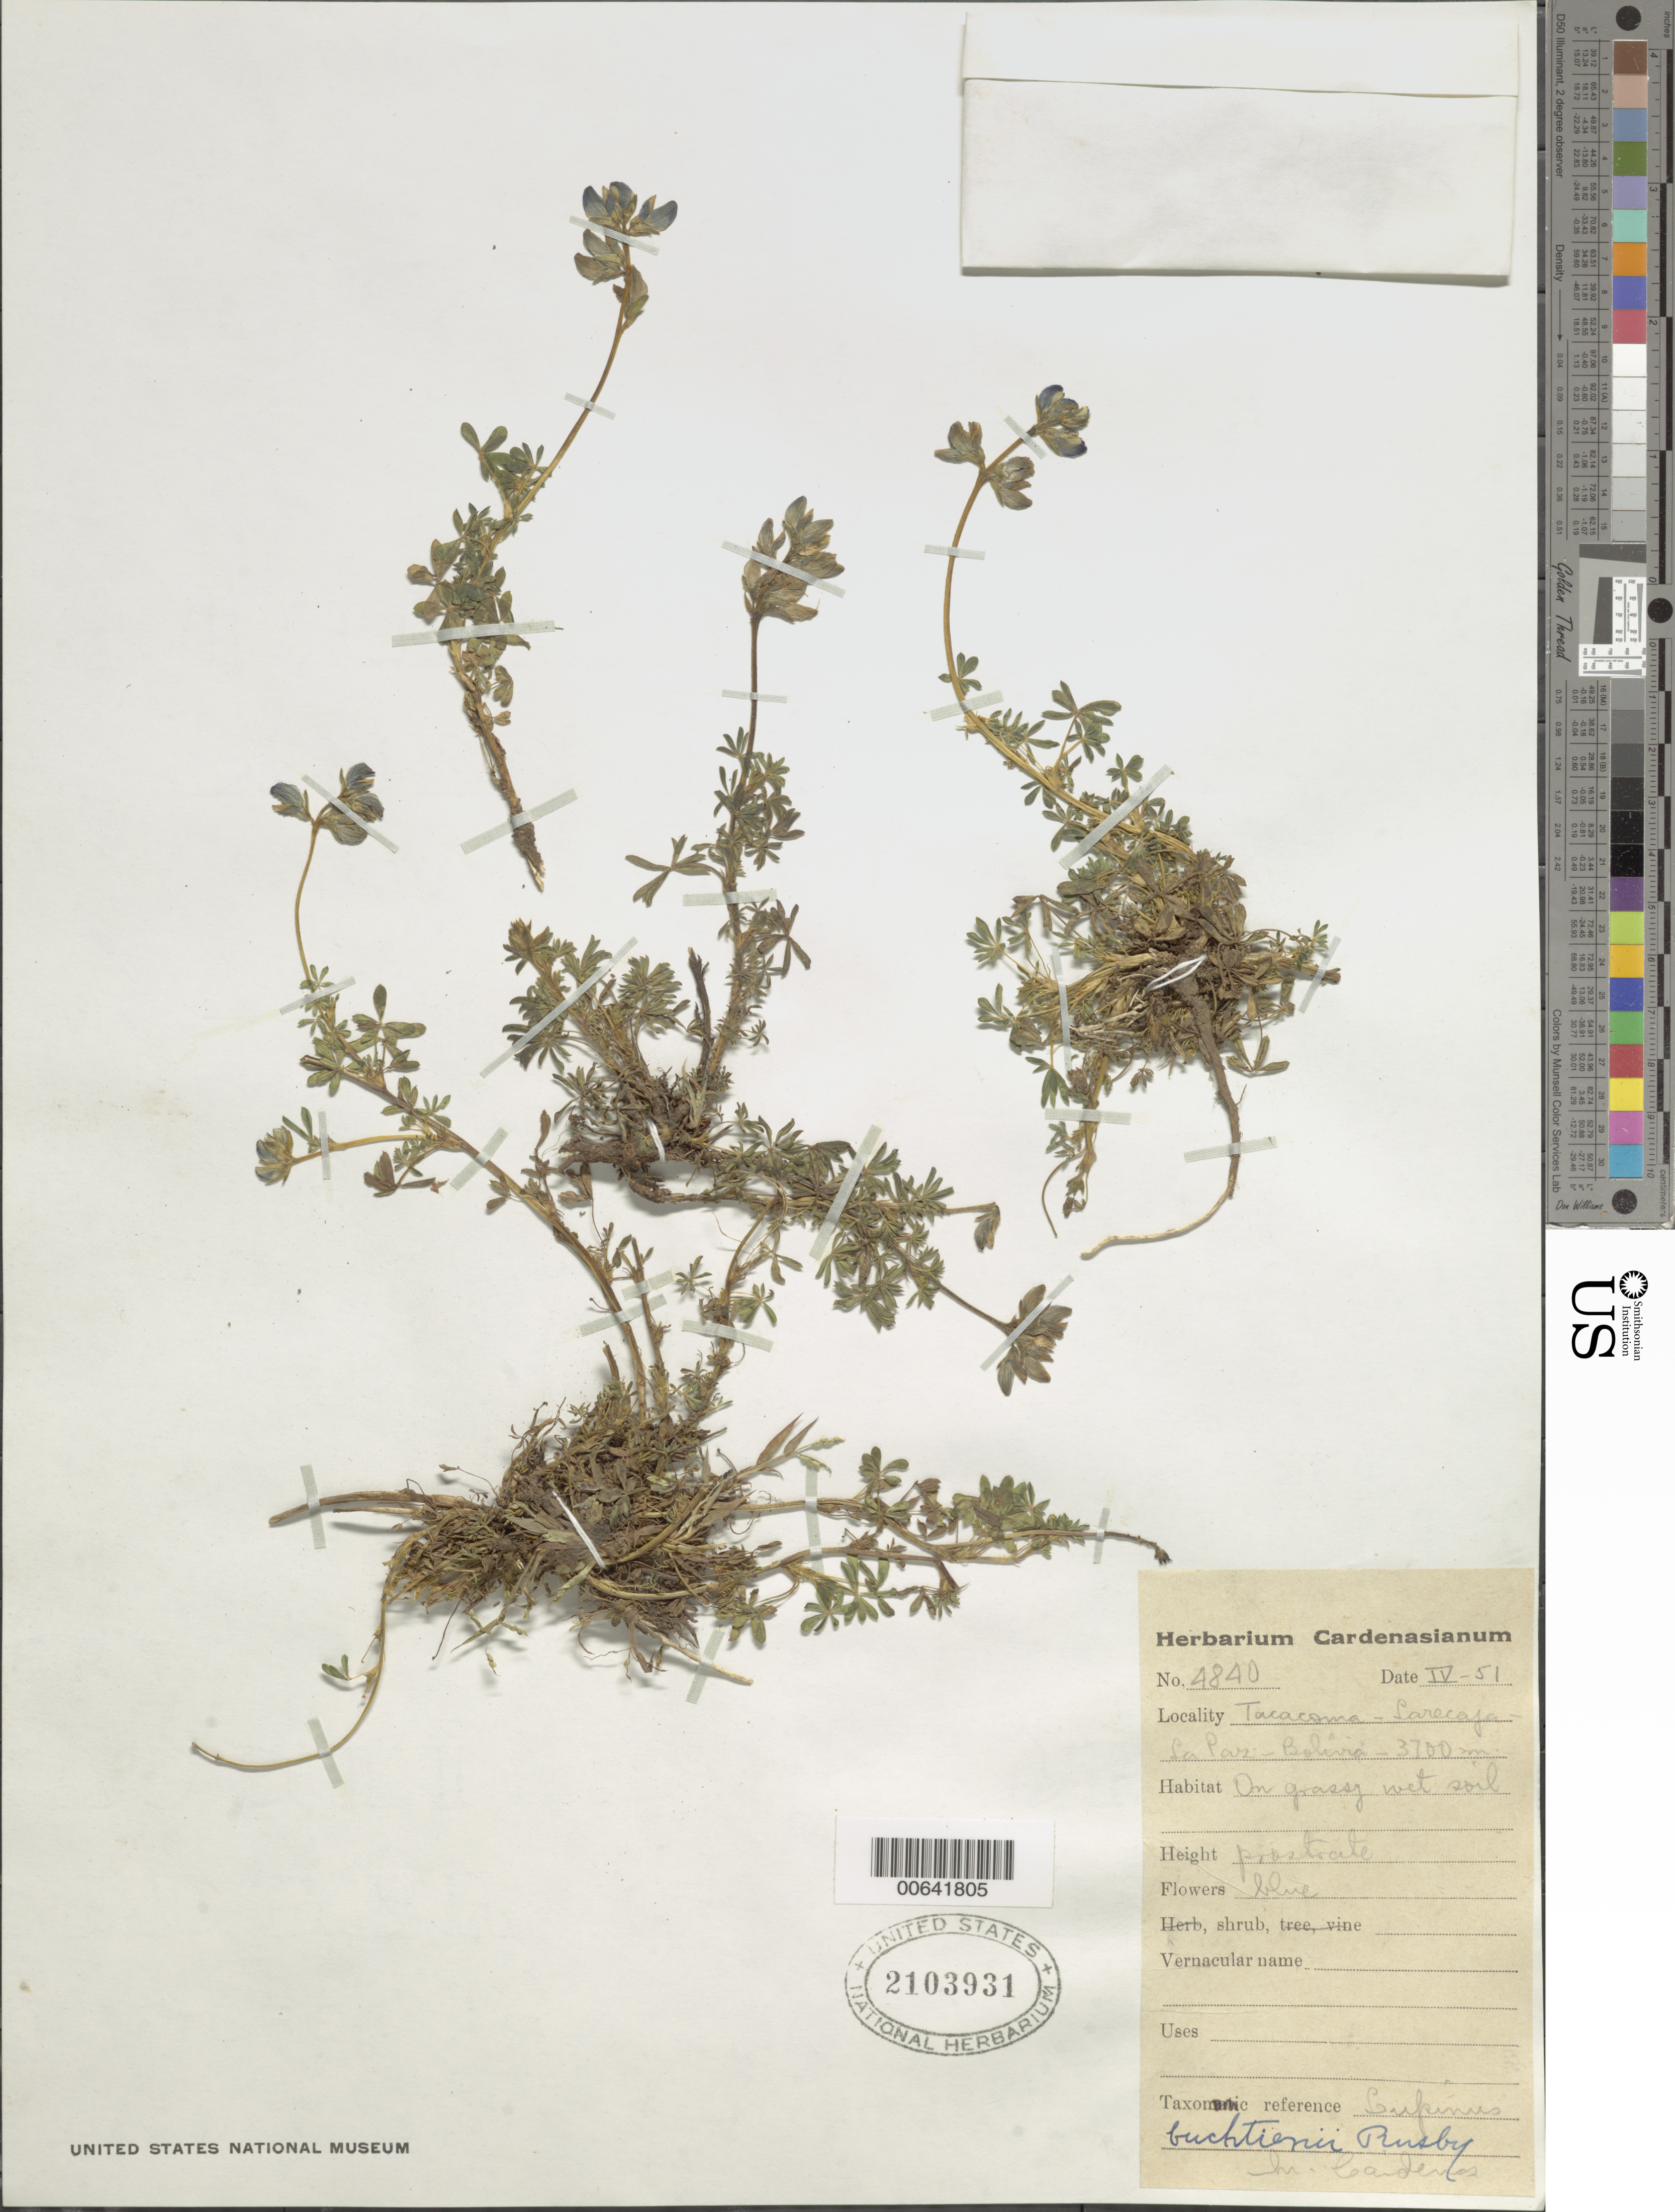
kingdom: Plantae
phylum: Tracheophyta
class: Magnoliopsida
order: Fabales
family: Fabaceae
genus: Lupinus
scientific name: Lupinus buchtienii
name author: Rusby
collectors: M. Cárdenas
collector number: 4840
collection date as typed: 01 Apr 1951 or 04 Jan 1951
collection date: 1951-01-04 or 1951-04-01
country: Bolivia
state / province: La Paz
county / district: Larecaja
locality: Tacacoma - La Paz.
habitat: En suelos con gramines.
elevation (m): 3700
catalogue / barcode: US 2103931